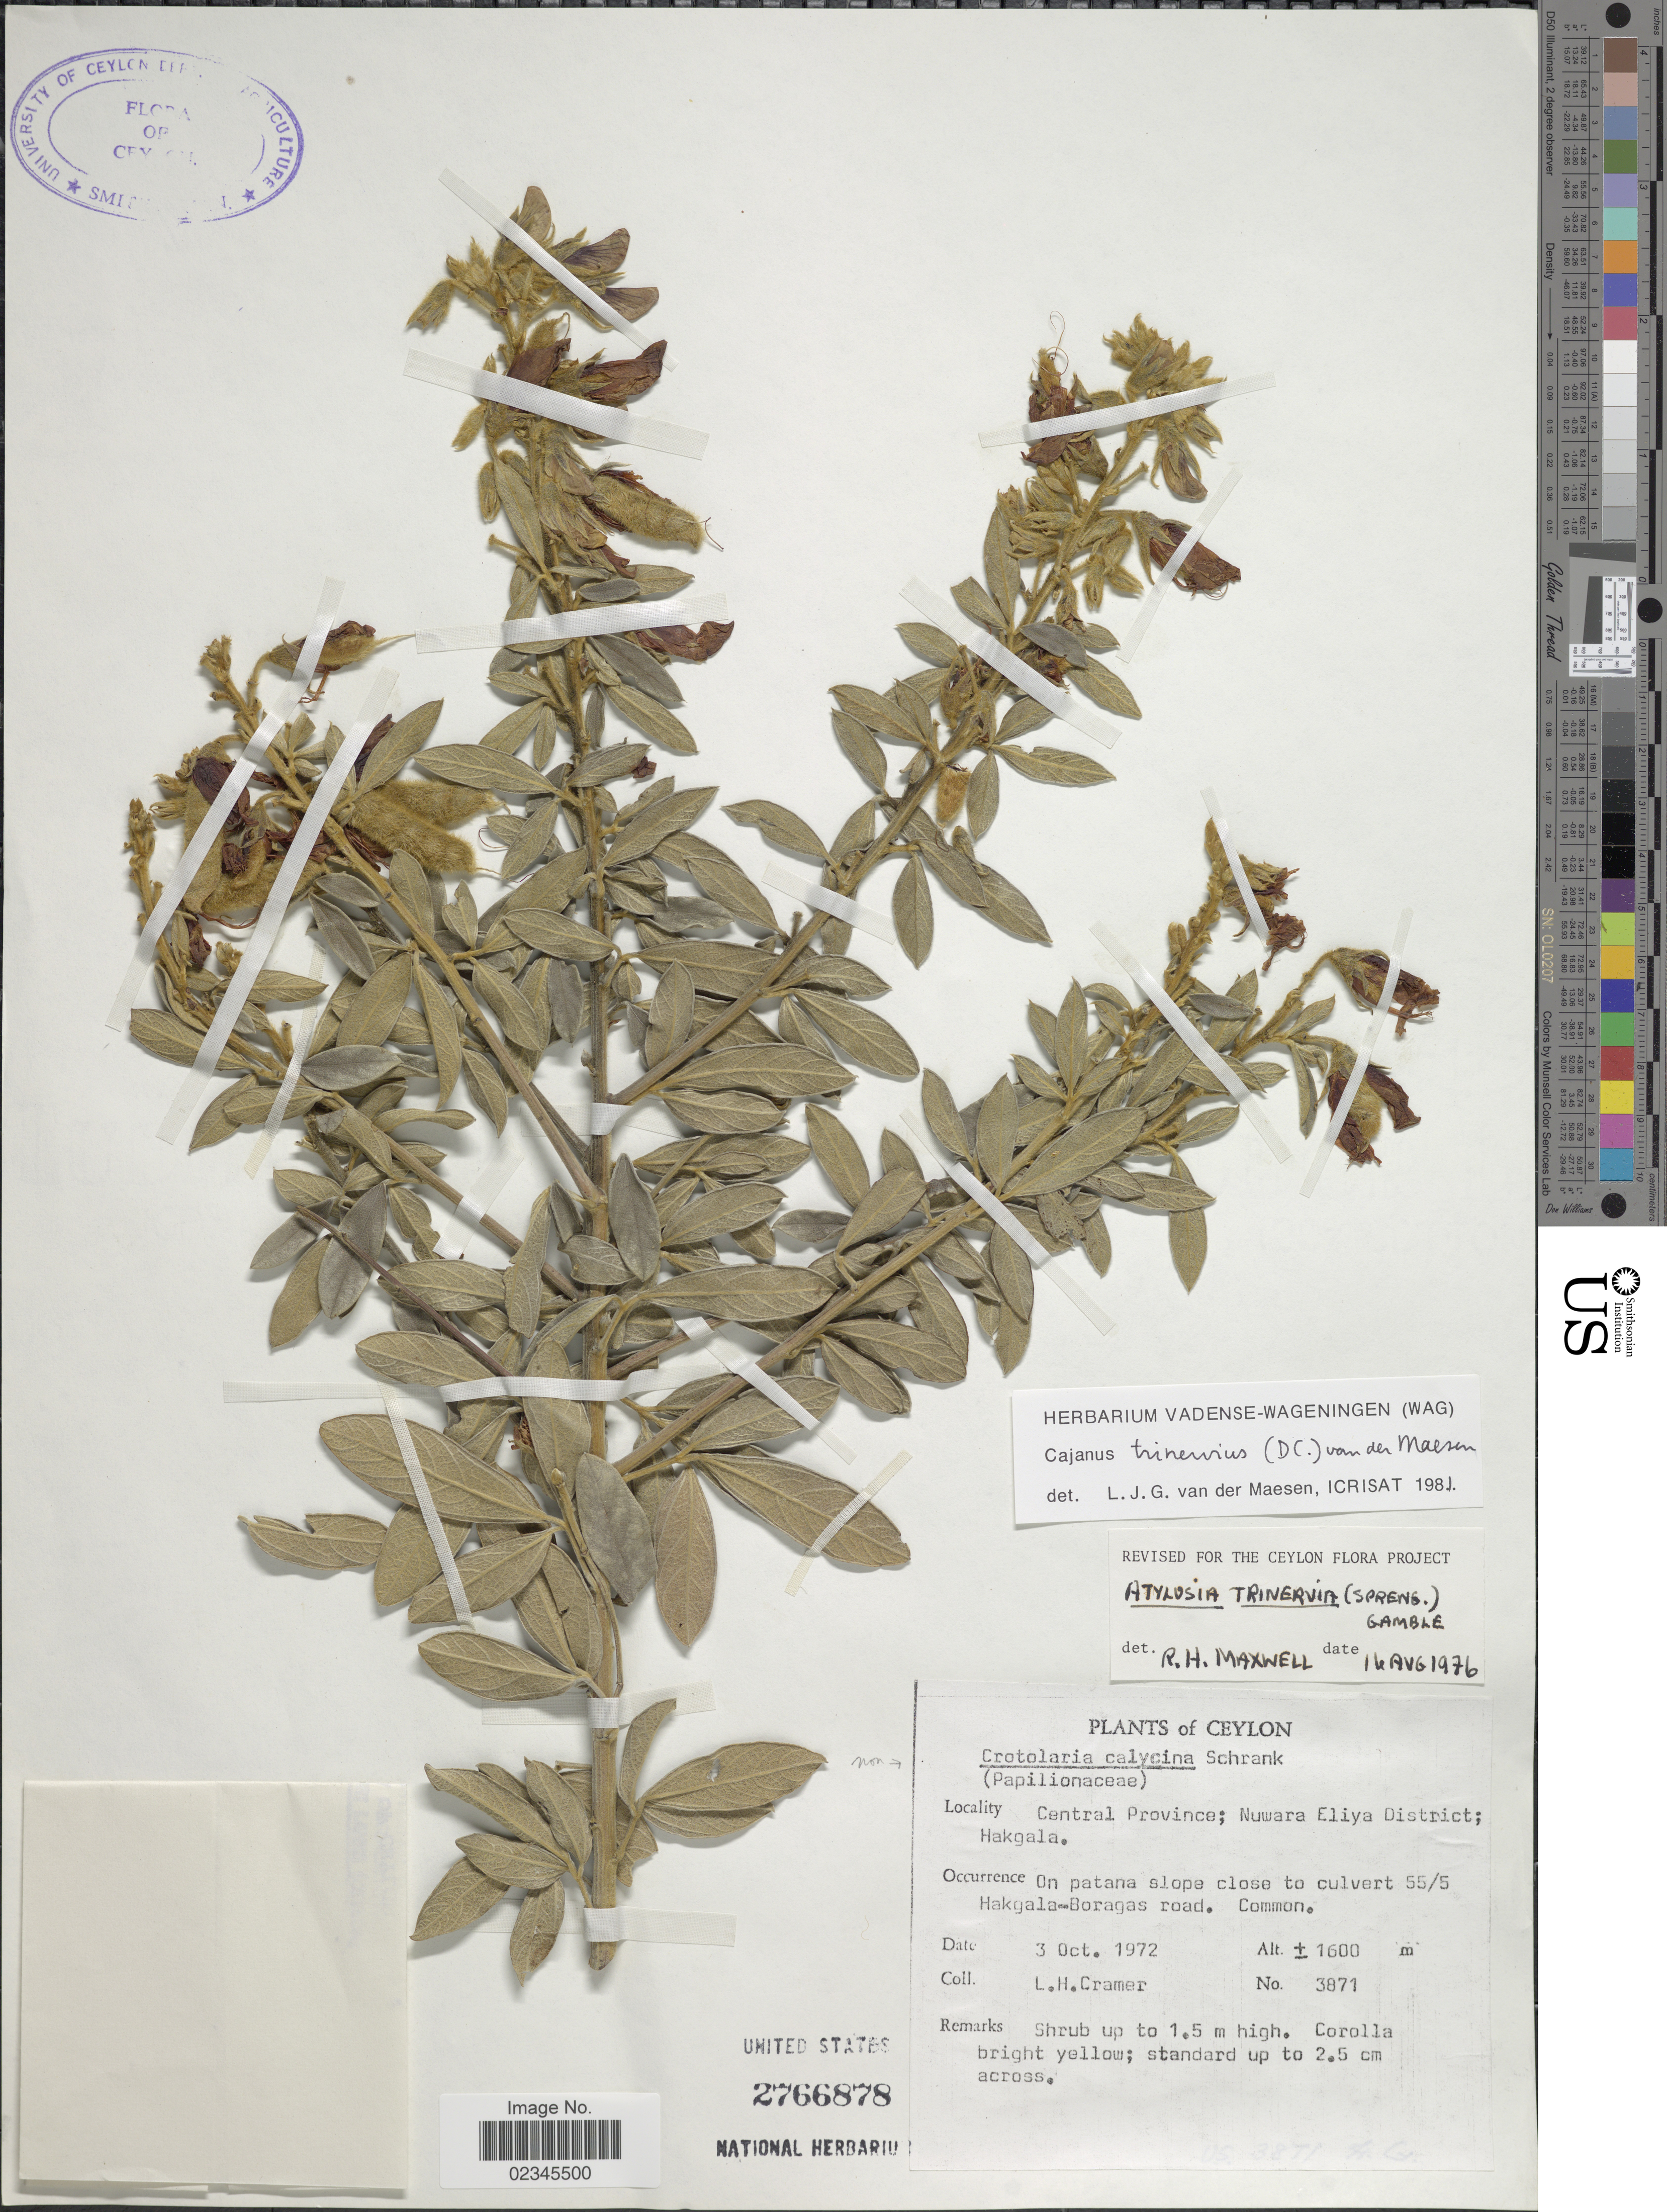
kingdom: Plantae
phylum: Tracheophyta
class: Magnoliopsida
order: Fabales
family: Fabaceae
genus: Cajanus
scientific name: Cajanus trinervius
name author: (DC.) Maesen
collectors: L. H. Cramer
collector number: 3871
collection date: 1972-10-03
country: Sri Lanka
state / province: Central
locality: Ceylon. Nuwara Eliya District; Hakgala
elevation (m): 1600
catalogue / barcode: US 2766878